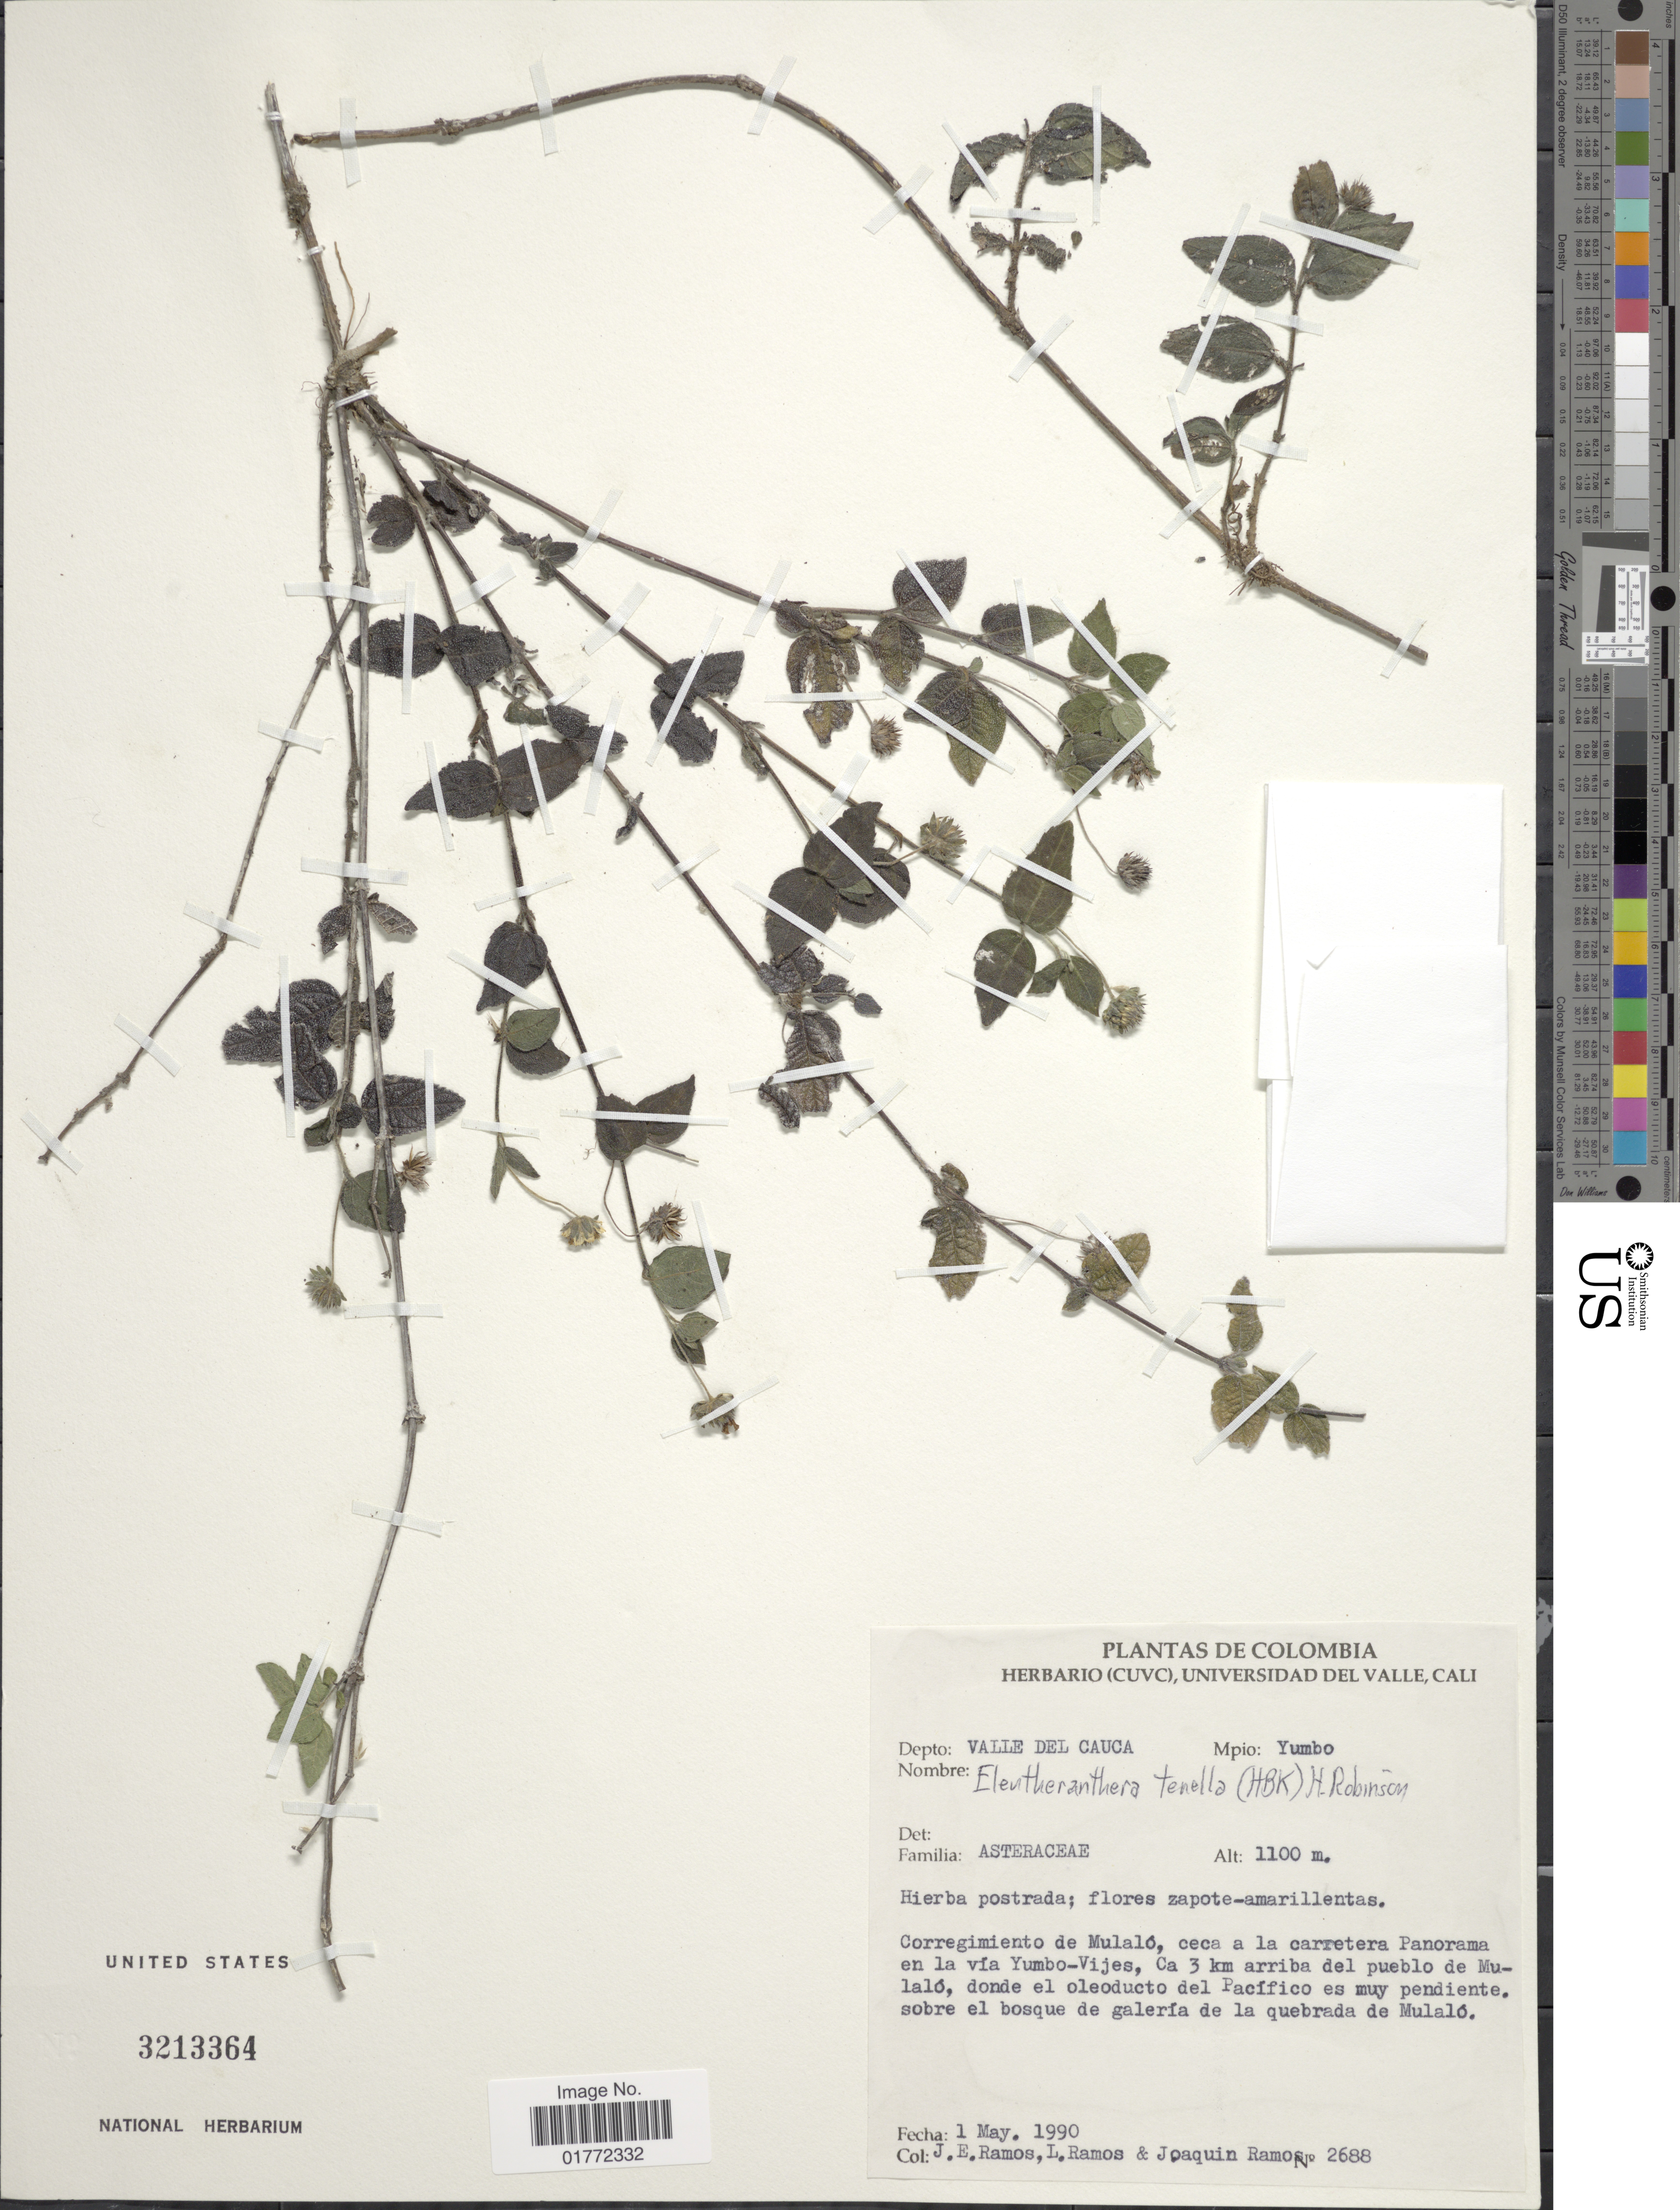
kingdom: Plantae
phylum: Tracheophyta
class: Magnoliopsida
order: Asterales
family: Asteraceae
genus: Eleutheranthera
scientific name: Eleutheranthera tenella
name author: (Kunth) H. Rob.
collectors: J. E. Ramos, L. Ramos & J. Ramos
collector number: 2688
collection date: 1990-05-01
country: Colombia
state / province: Valle del Cauca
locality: Mpio. Yumbo, Corregimiento de Mulalo, ceca a la carretera Panorama en la via Yumbo-Vijes, ca. 3 km arriba del pueblo de Mulalo, donde el oleoducto Pacifico es muy pendiente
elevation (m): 1100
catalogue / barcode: US 3213364